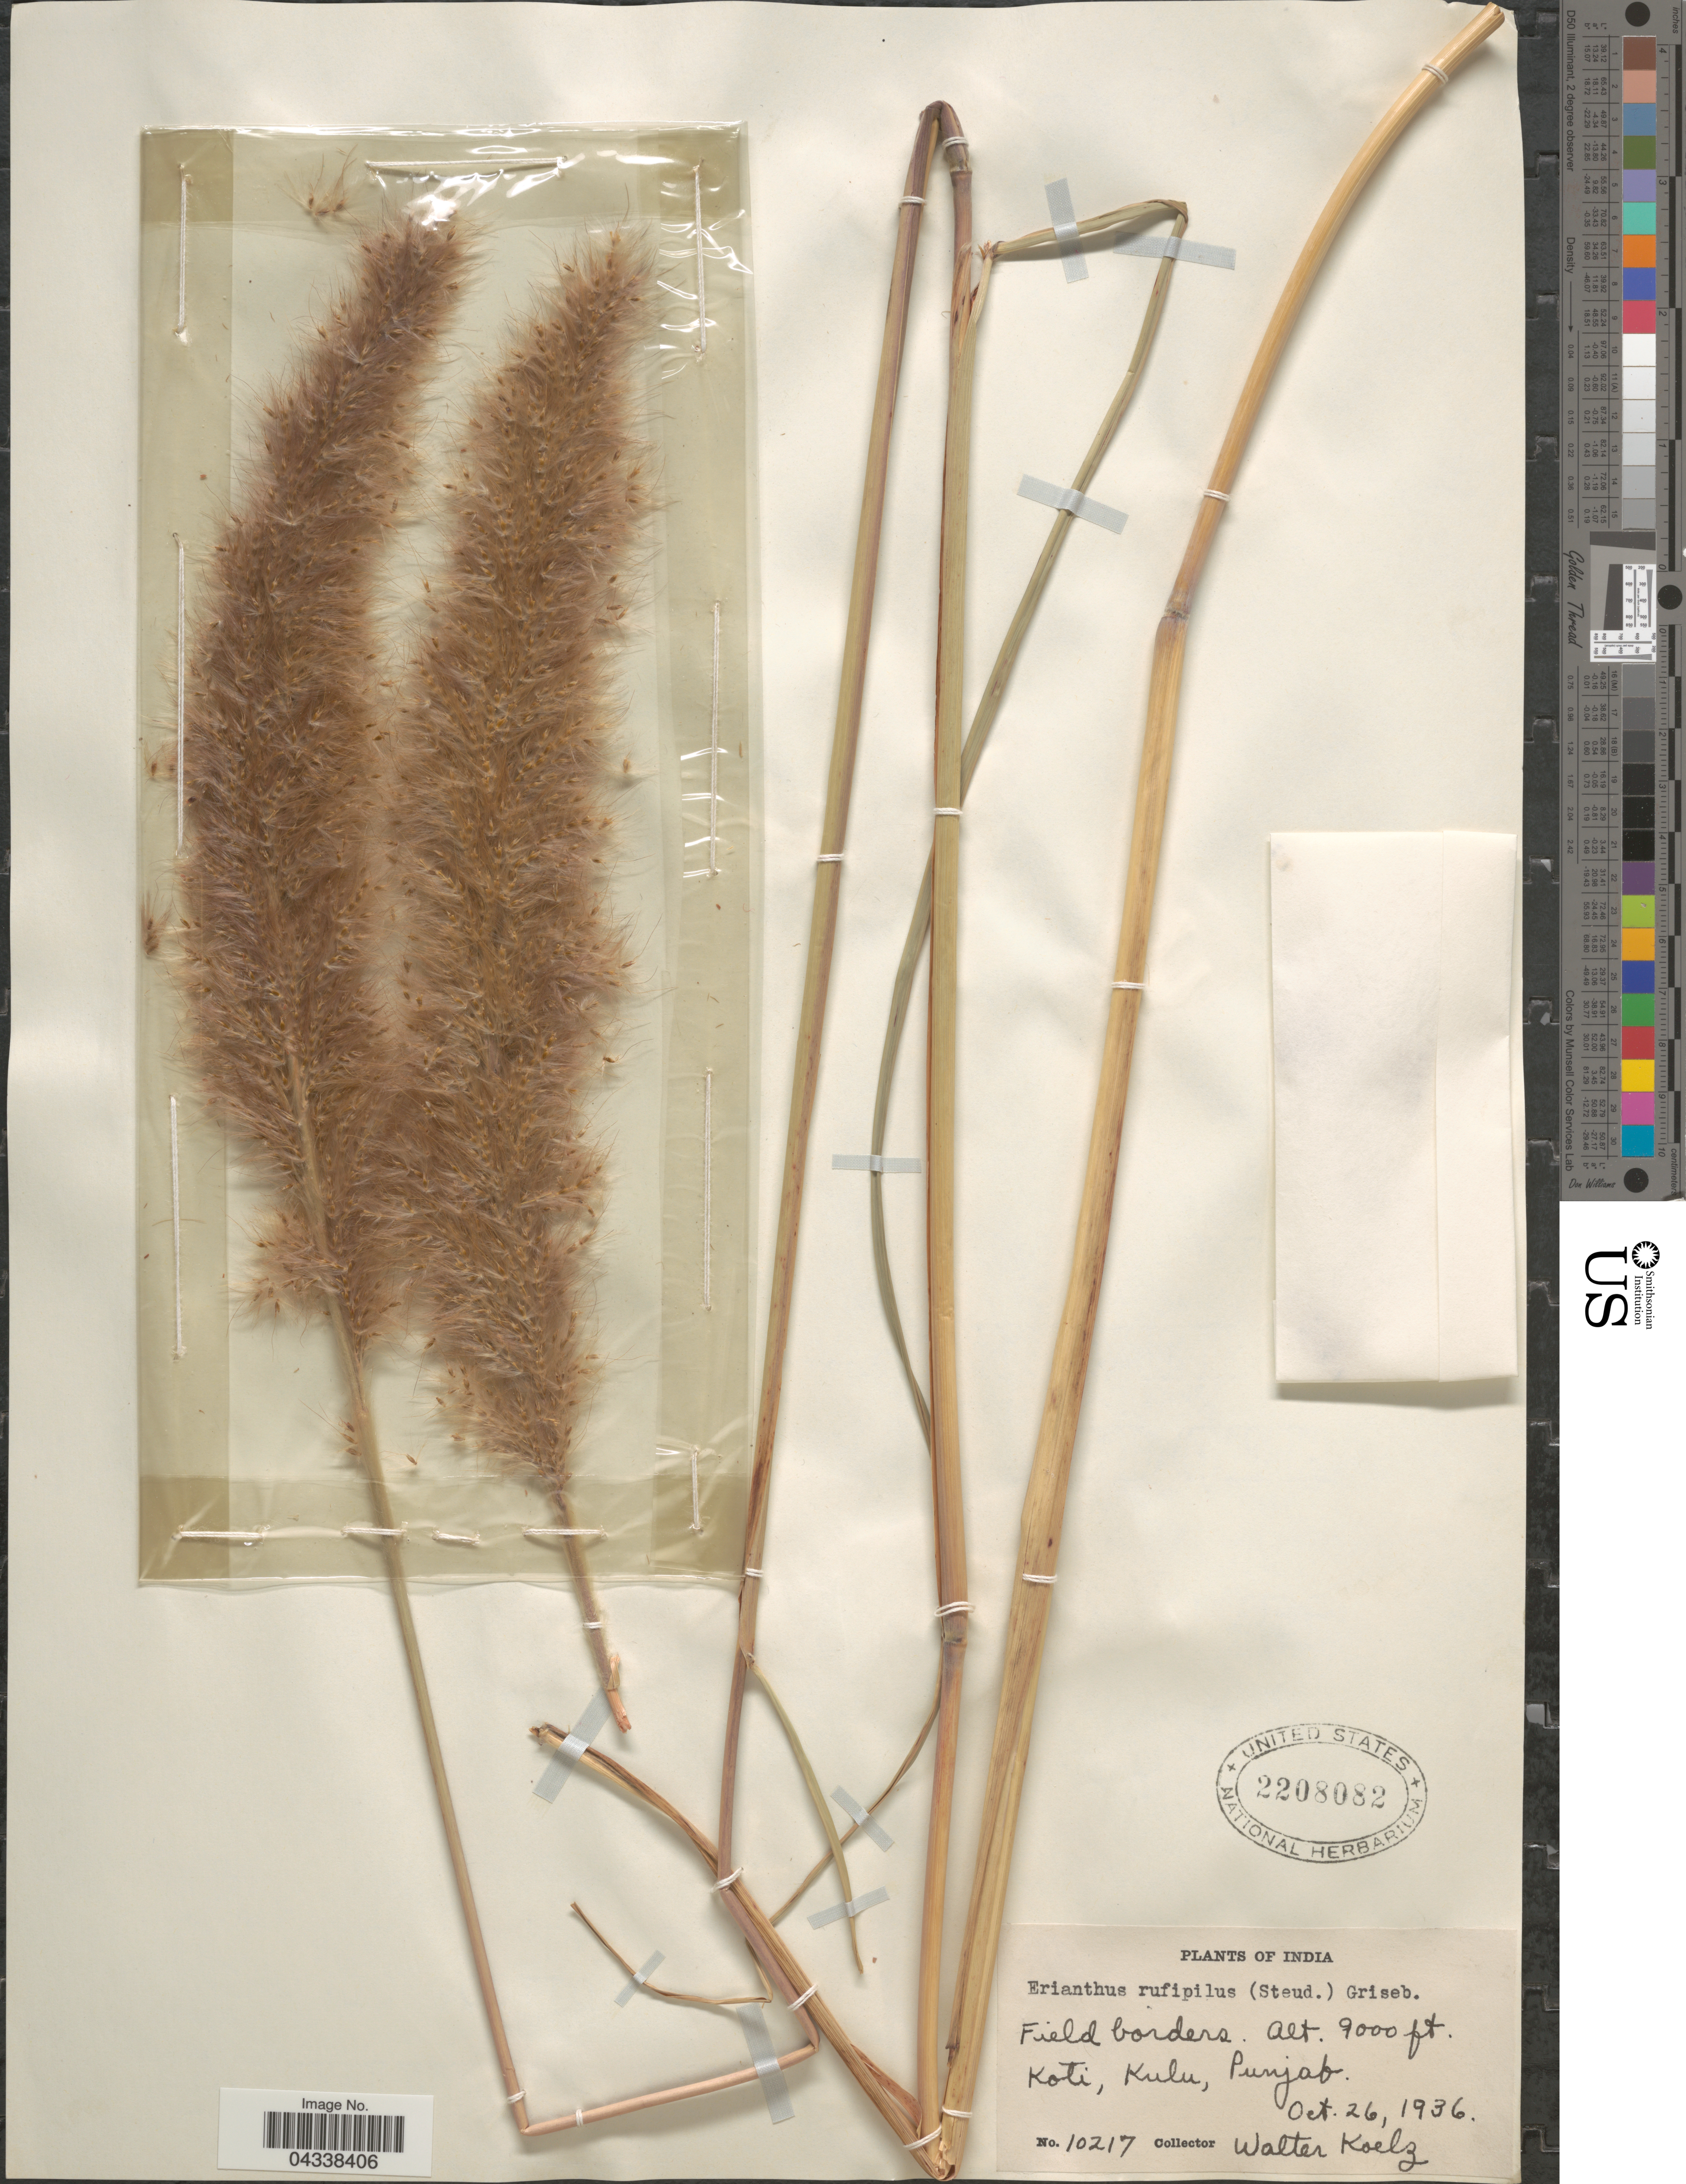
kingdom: Plantae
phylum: Tracheophyta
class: Liliopsida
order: Poales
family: Poaceae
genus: Saccharum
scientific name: Saccharum rufipilum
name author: Steud.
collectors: W. N. Koelz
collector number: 10217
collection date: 1936-10-26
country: India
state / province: Punjab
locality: Field borders. Koti, Kulu.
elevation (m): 2743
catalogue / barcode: US 2208082